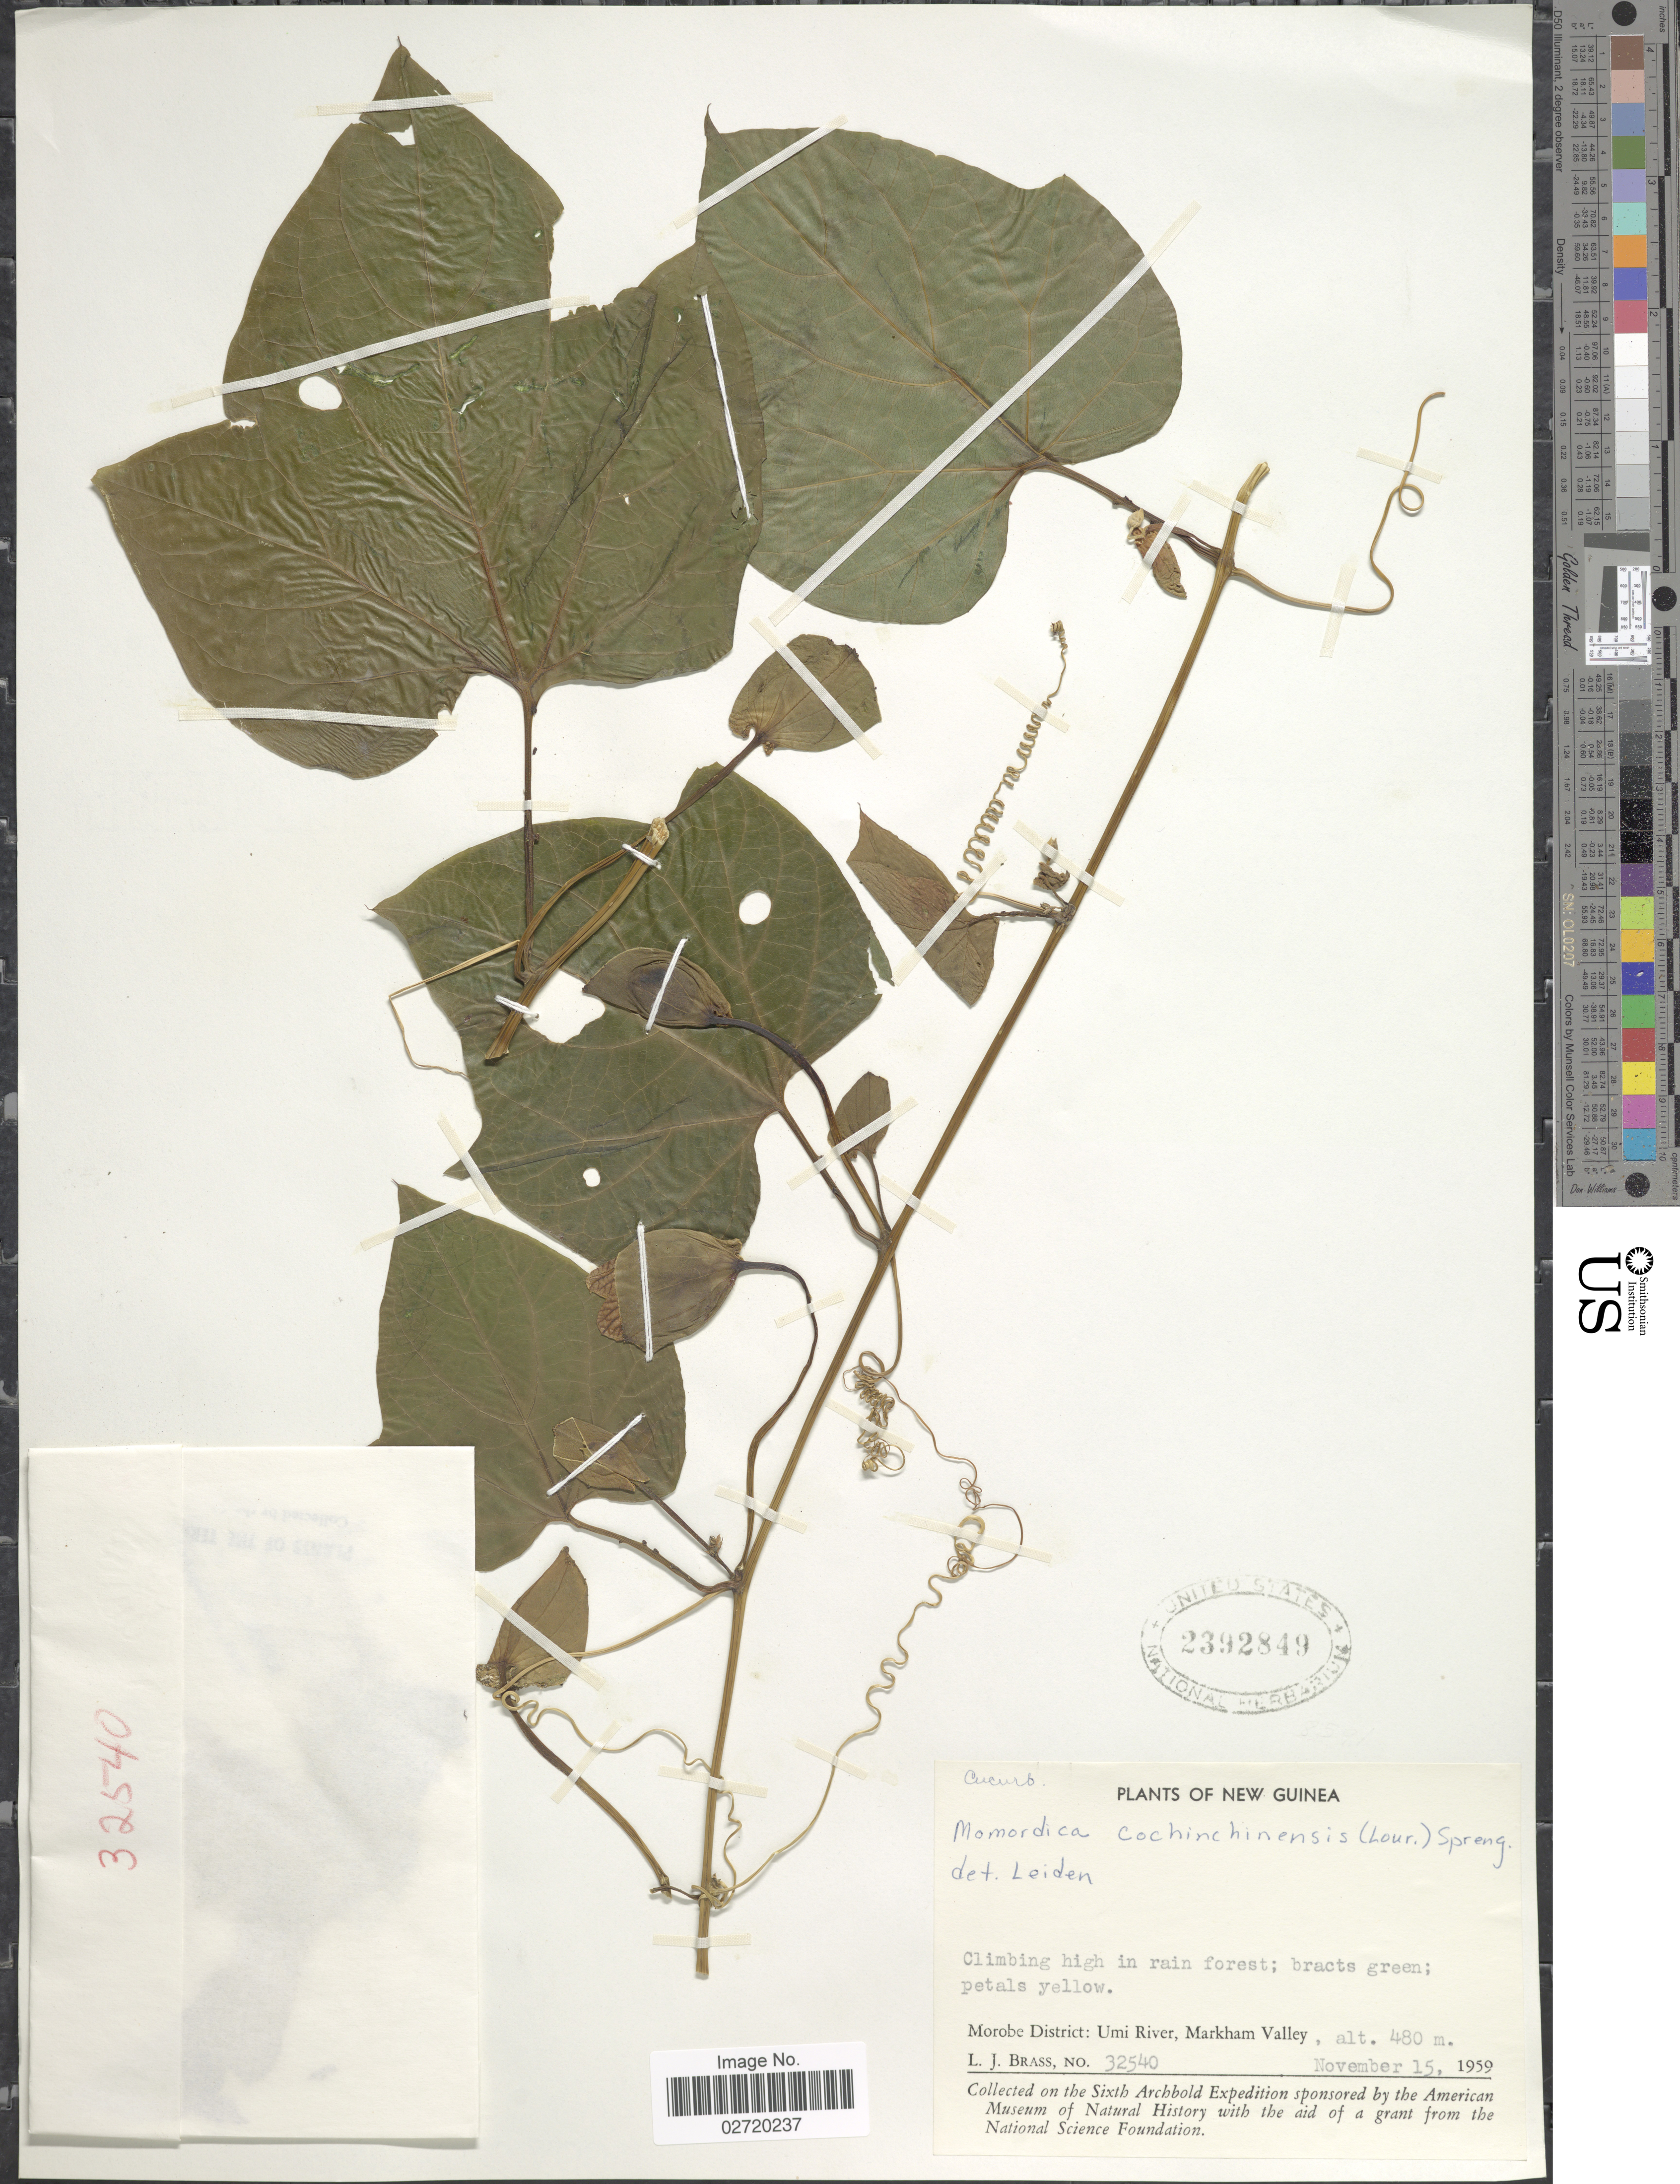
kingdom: Plantae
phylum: Tracheophyta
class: Magnoliopsida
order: Cucurbitales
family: Cucurbitaceae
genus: Momordica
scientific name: Momordica cochinchinensis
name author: (Lour.) Spreng.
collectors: L. J. Brass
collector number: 32540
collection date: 1959-11-15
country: Papua New Guinea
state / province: Morobe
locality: New Guinea, Morobe District: Umi River, Markham Valley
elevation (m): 480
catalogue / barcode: US 2392849